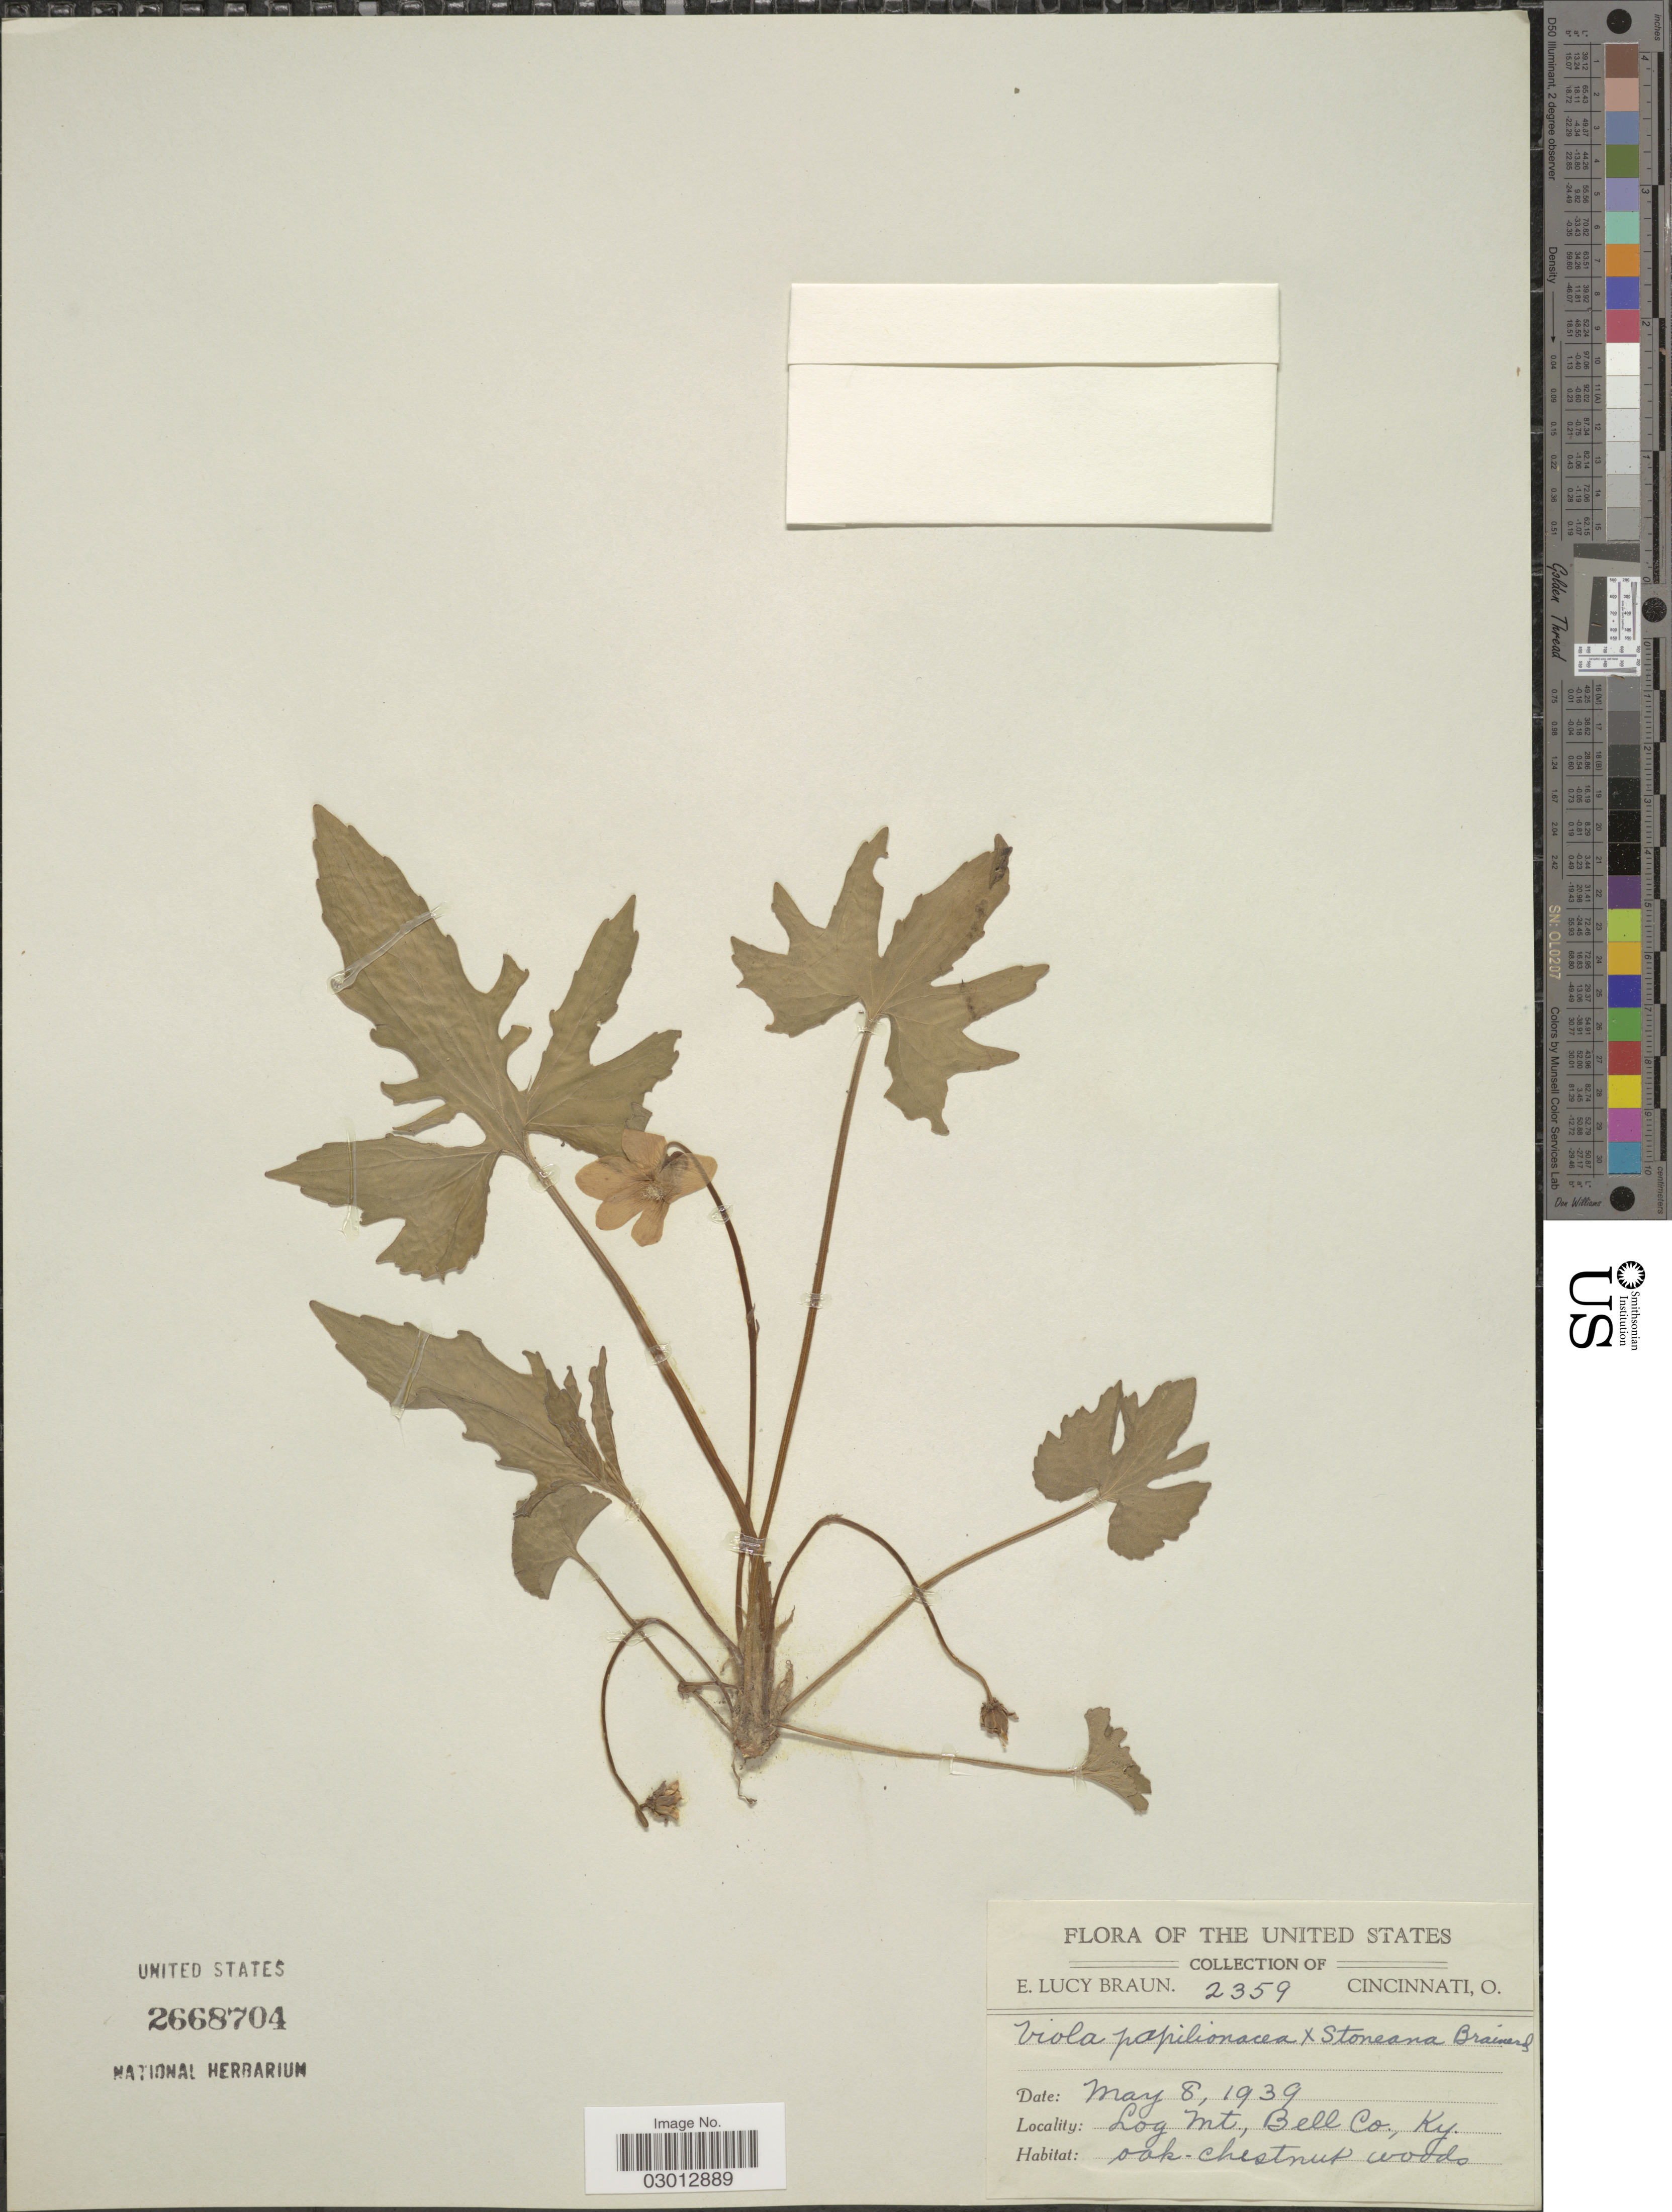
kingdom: Plantae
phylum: Tracheophyta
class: Magnoliopsida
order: Malpighiales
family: Violaceae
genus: Viola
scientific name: Viola papilionacea x V. stoneana House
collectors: E. L. Braun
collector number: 2359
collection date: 1939-05-08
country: United States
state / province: Kentucky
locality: Log Mt., Bell Co., Ky.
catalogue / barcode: US 2668704